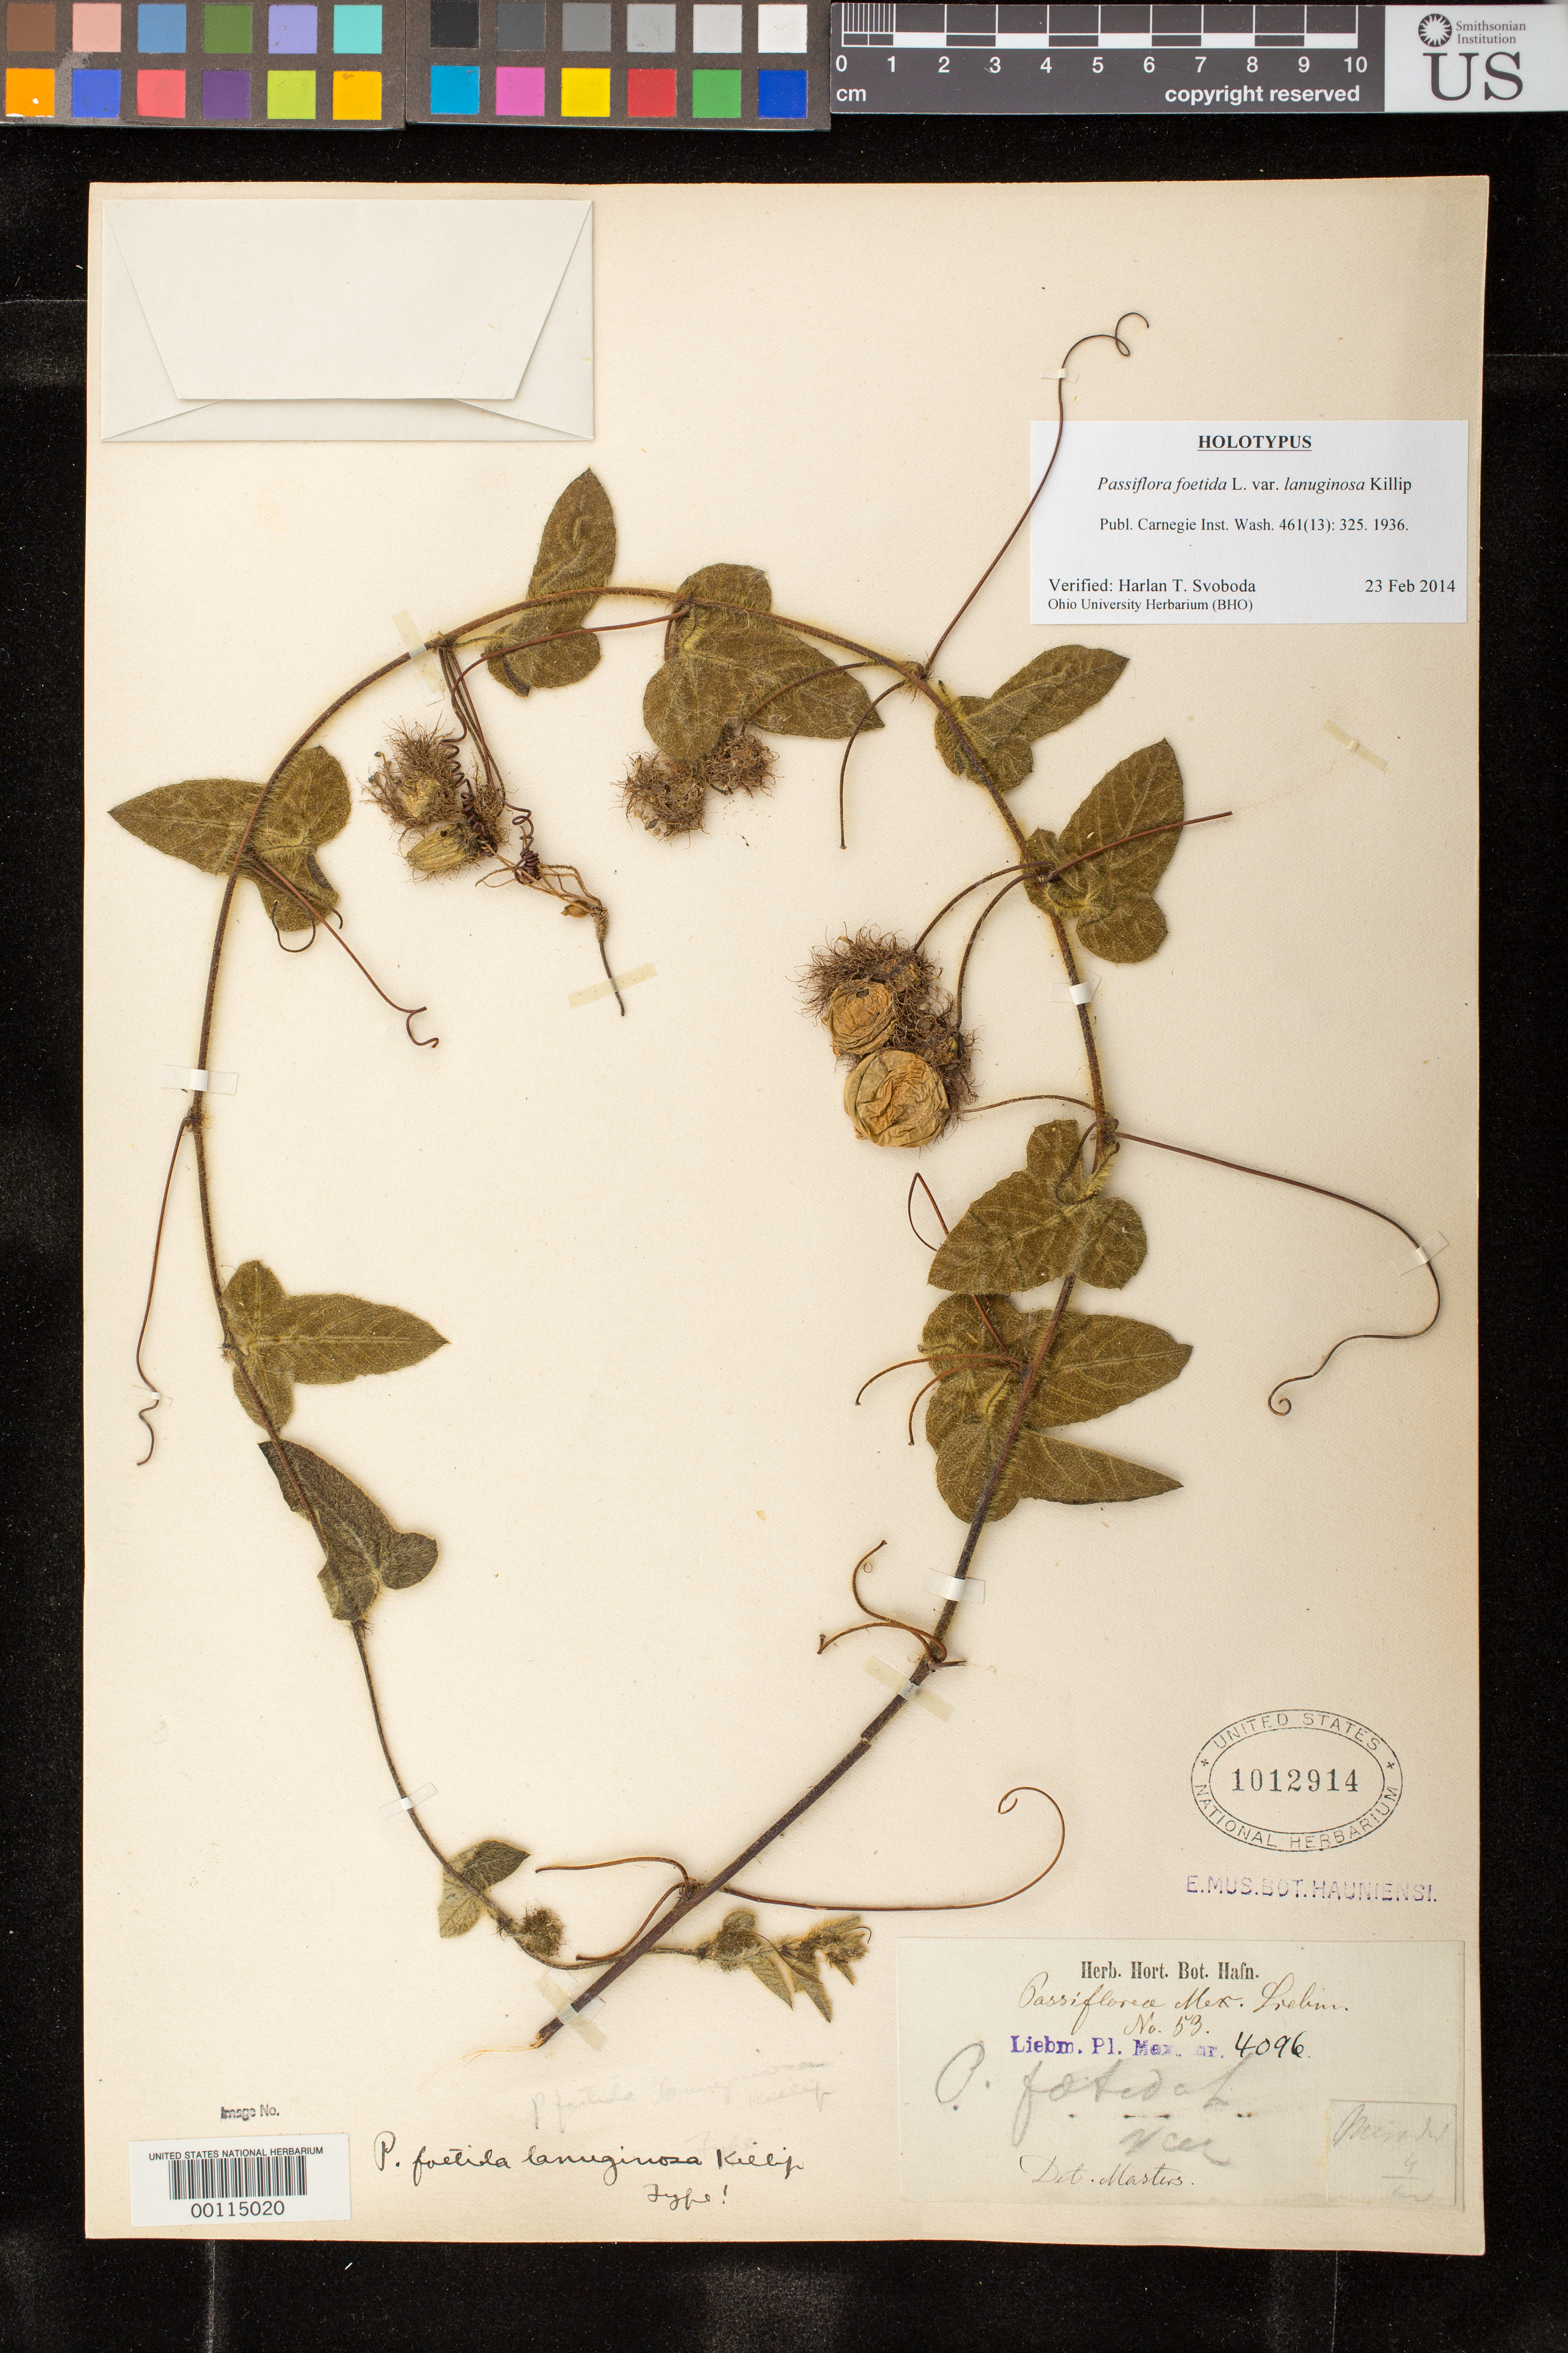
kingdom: Plantae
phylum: Tracheophyta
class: Magnoliopsida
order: Malpighiales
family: Passifloraceae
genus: Passiflora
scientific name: Passiflora foetida var. lanuginosa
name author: Killip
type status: Holotype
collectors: F. M. Liebmann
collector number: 4096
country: Mexico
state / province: Veracruz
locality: Mirador.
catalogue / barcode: US 1012914